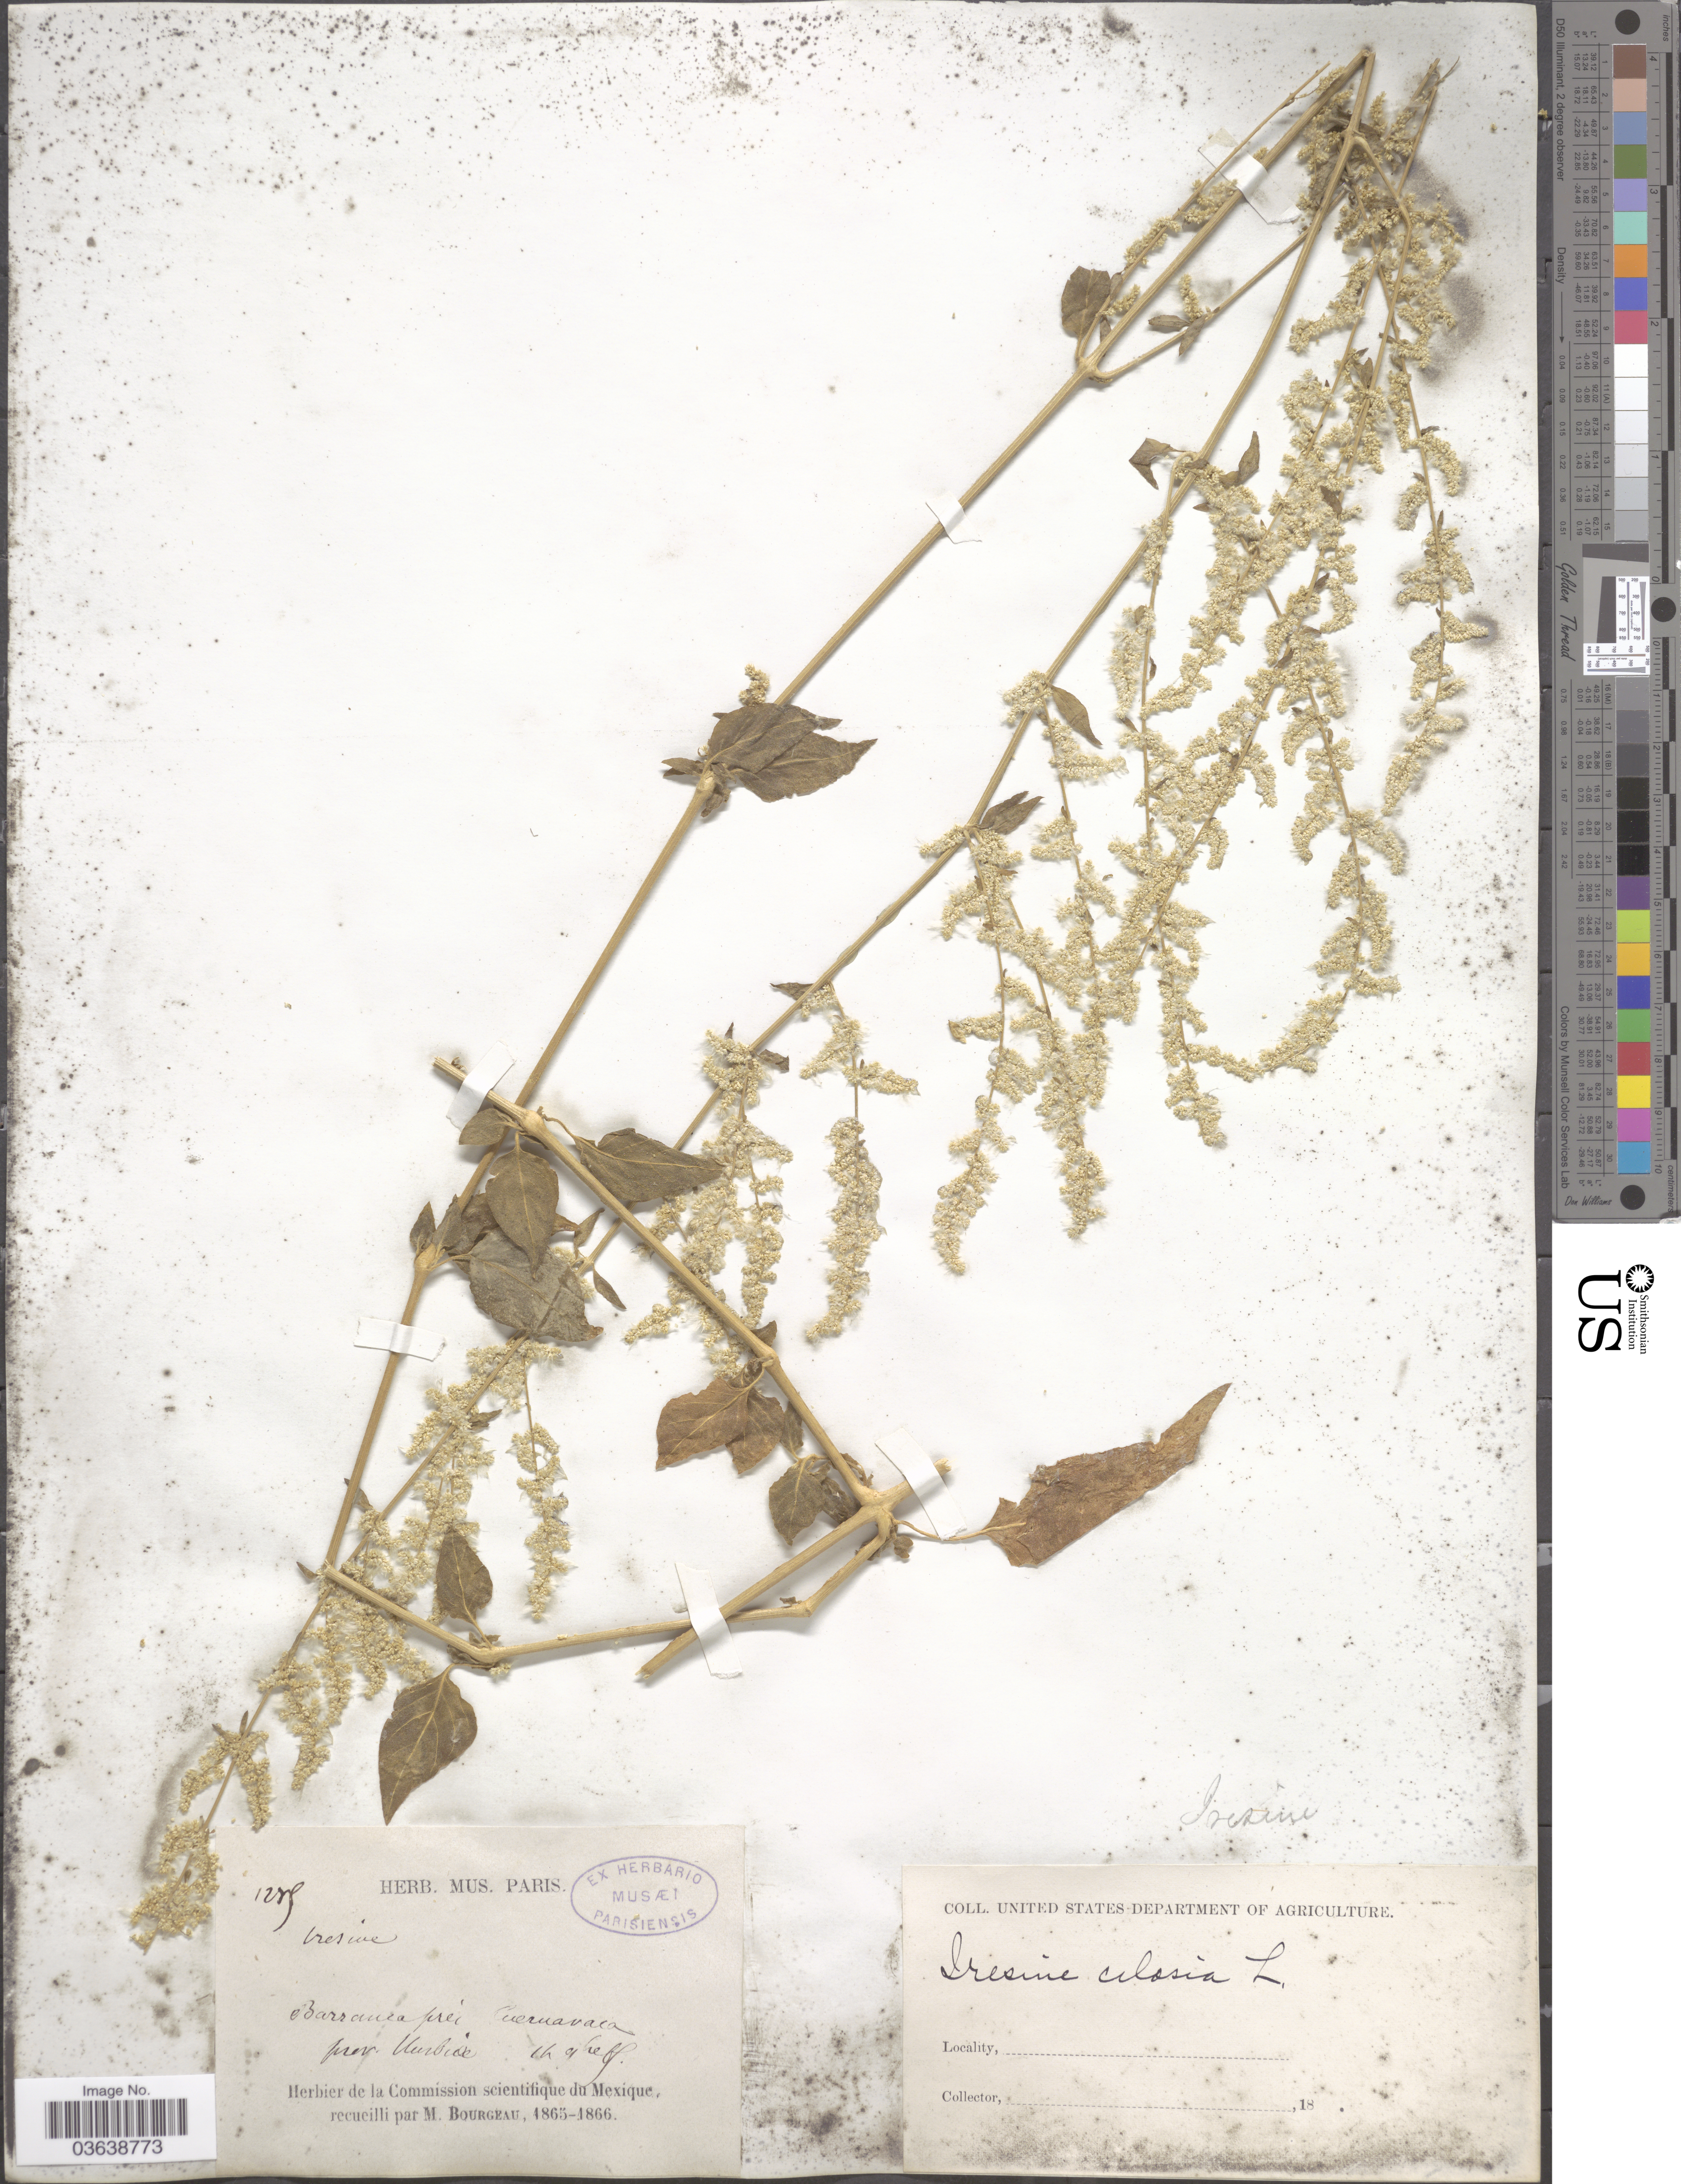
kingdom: Plantae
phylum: Tracheophyta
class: Magnoliopsida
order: Caryophyllales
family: Amaranthaceae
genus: Iresine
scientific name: Iresine celosia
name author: L.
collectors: M. Bourgeau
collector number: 1285*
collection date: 1865/1866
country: Mexico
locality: Barranca près Cuernavaca, prov. Iturbide